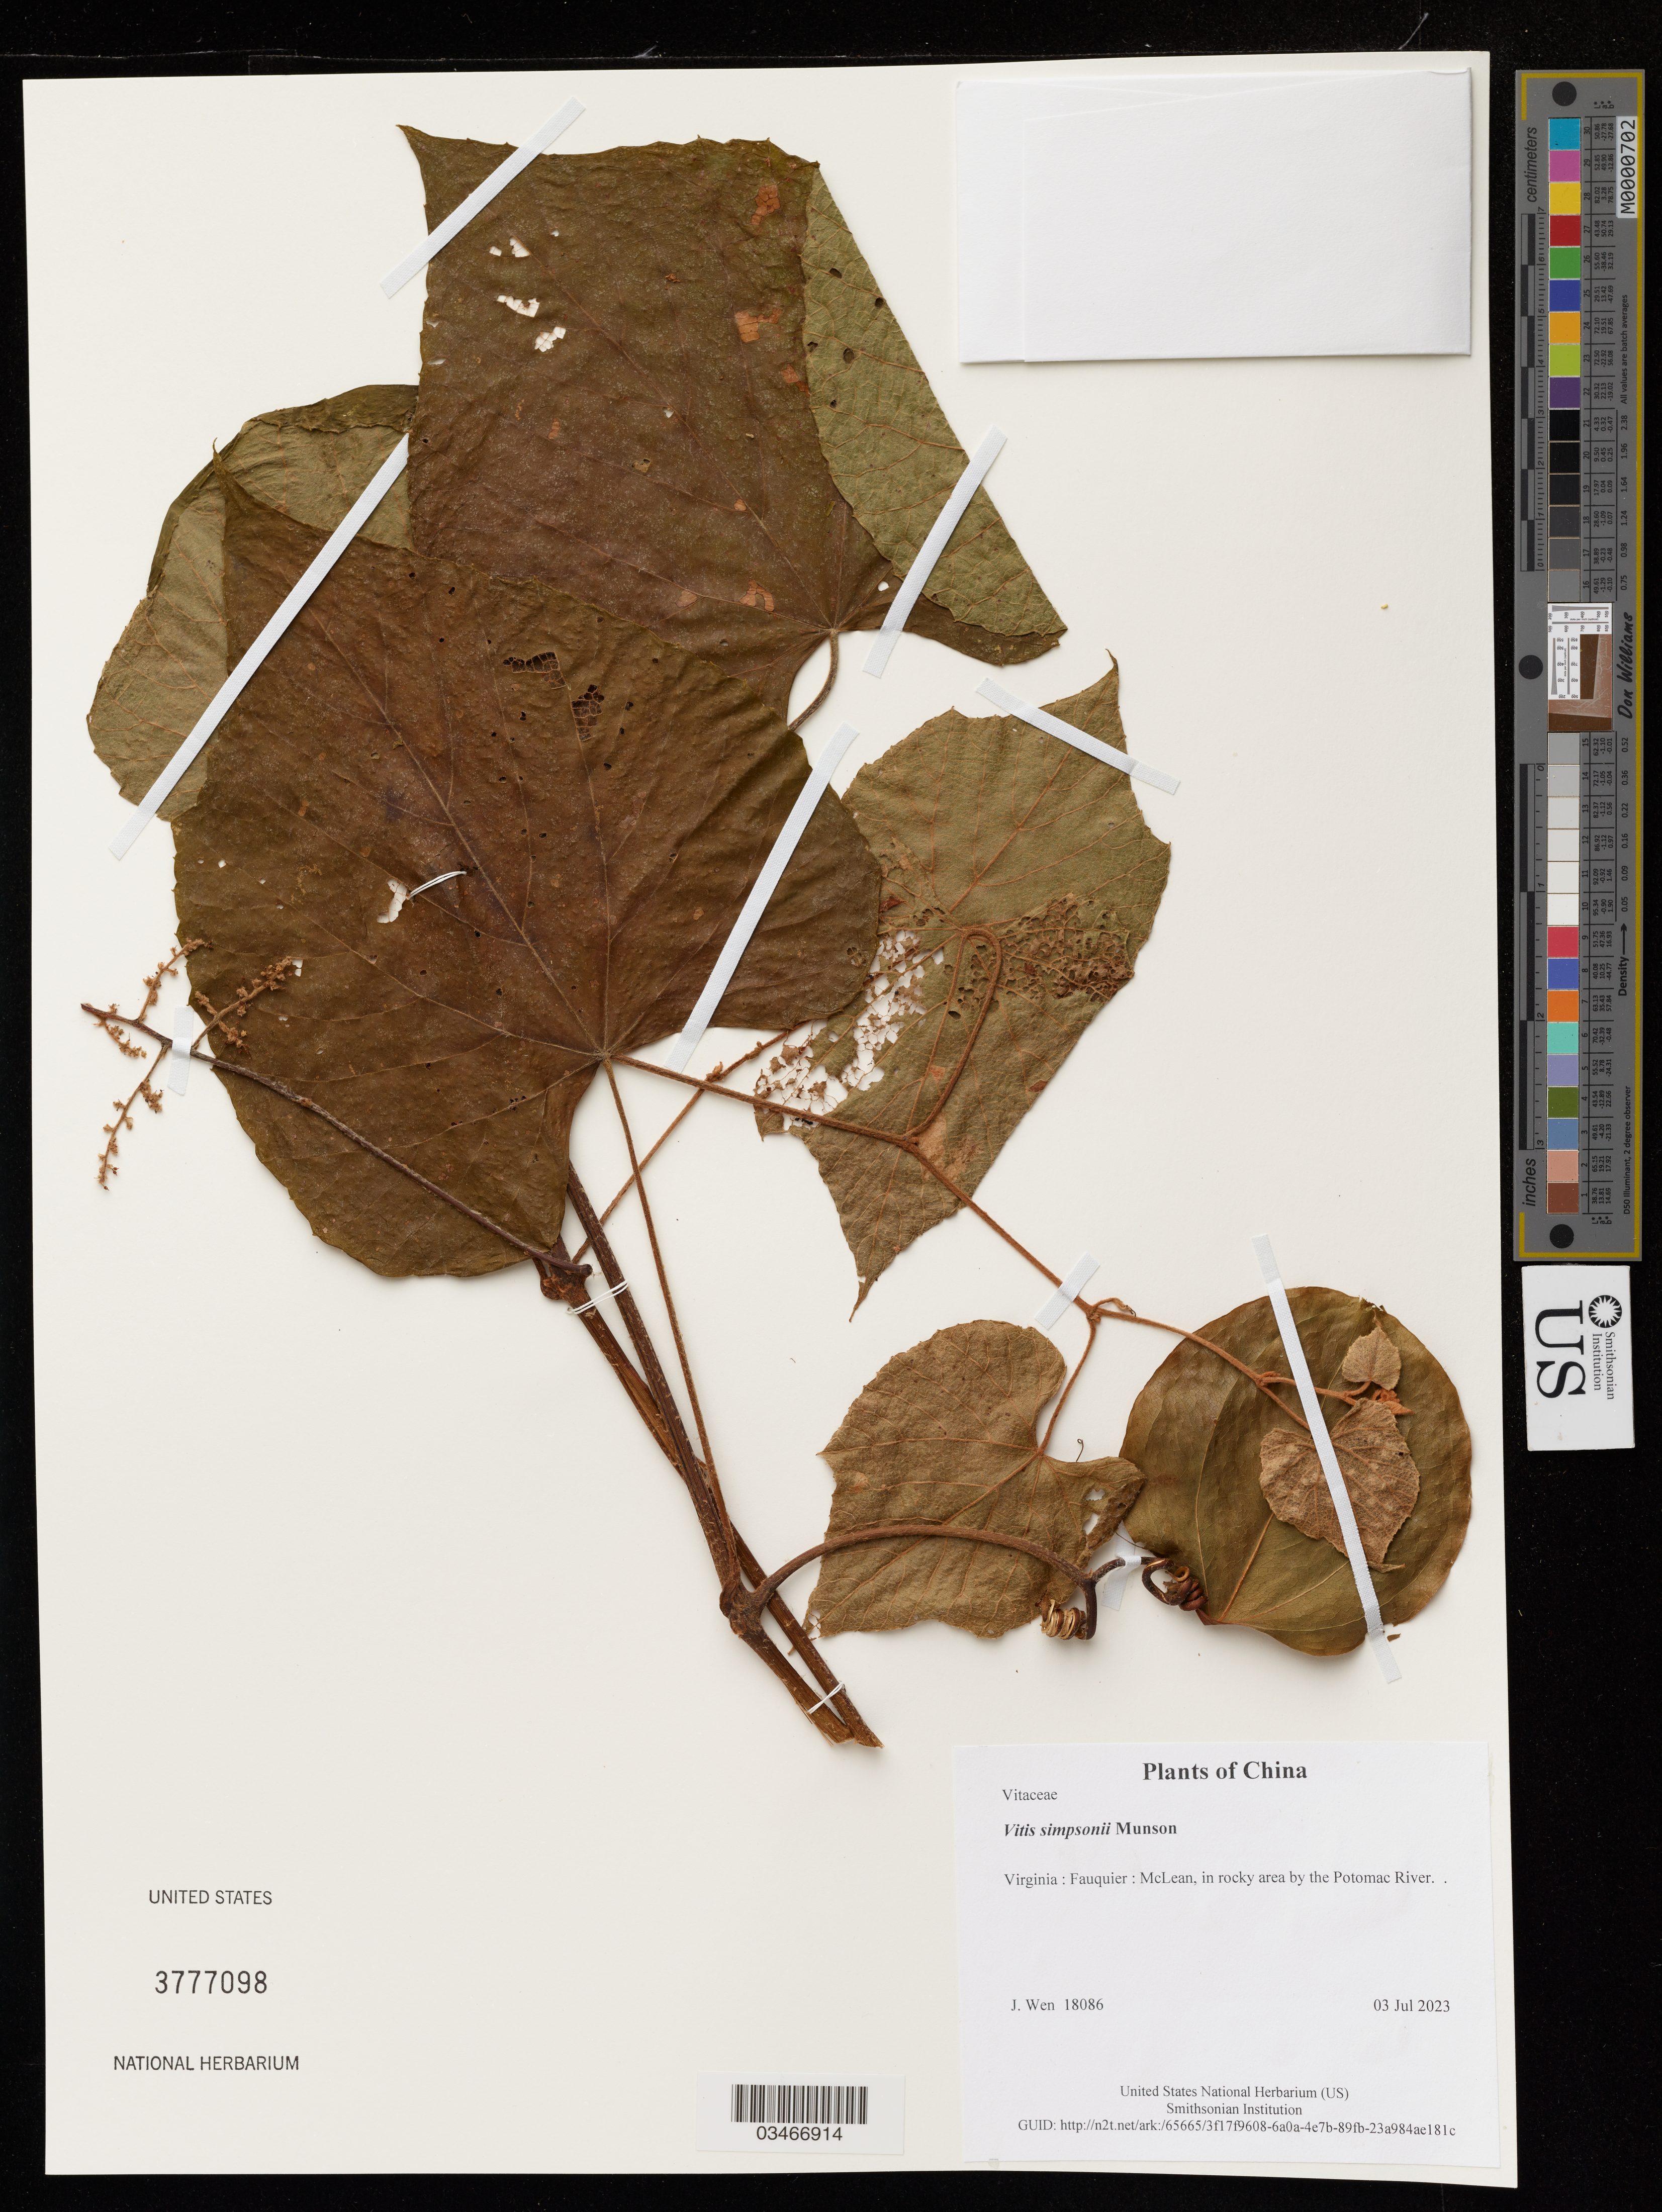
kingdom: Plantae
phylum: Tracheophyta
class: Magnoliopsida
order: Vitales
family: Vitaceae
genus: Vitis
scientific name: Vitis simpsonii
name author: Munson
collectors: J. Wen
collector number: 18086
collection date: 2023-07-03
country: United States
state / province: Virginia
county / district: Fairfax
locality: McLean, in rocky area by the Potomac River.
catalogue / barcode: US 3777098